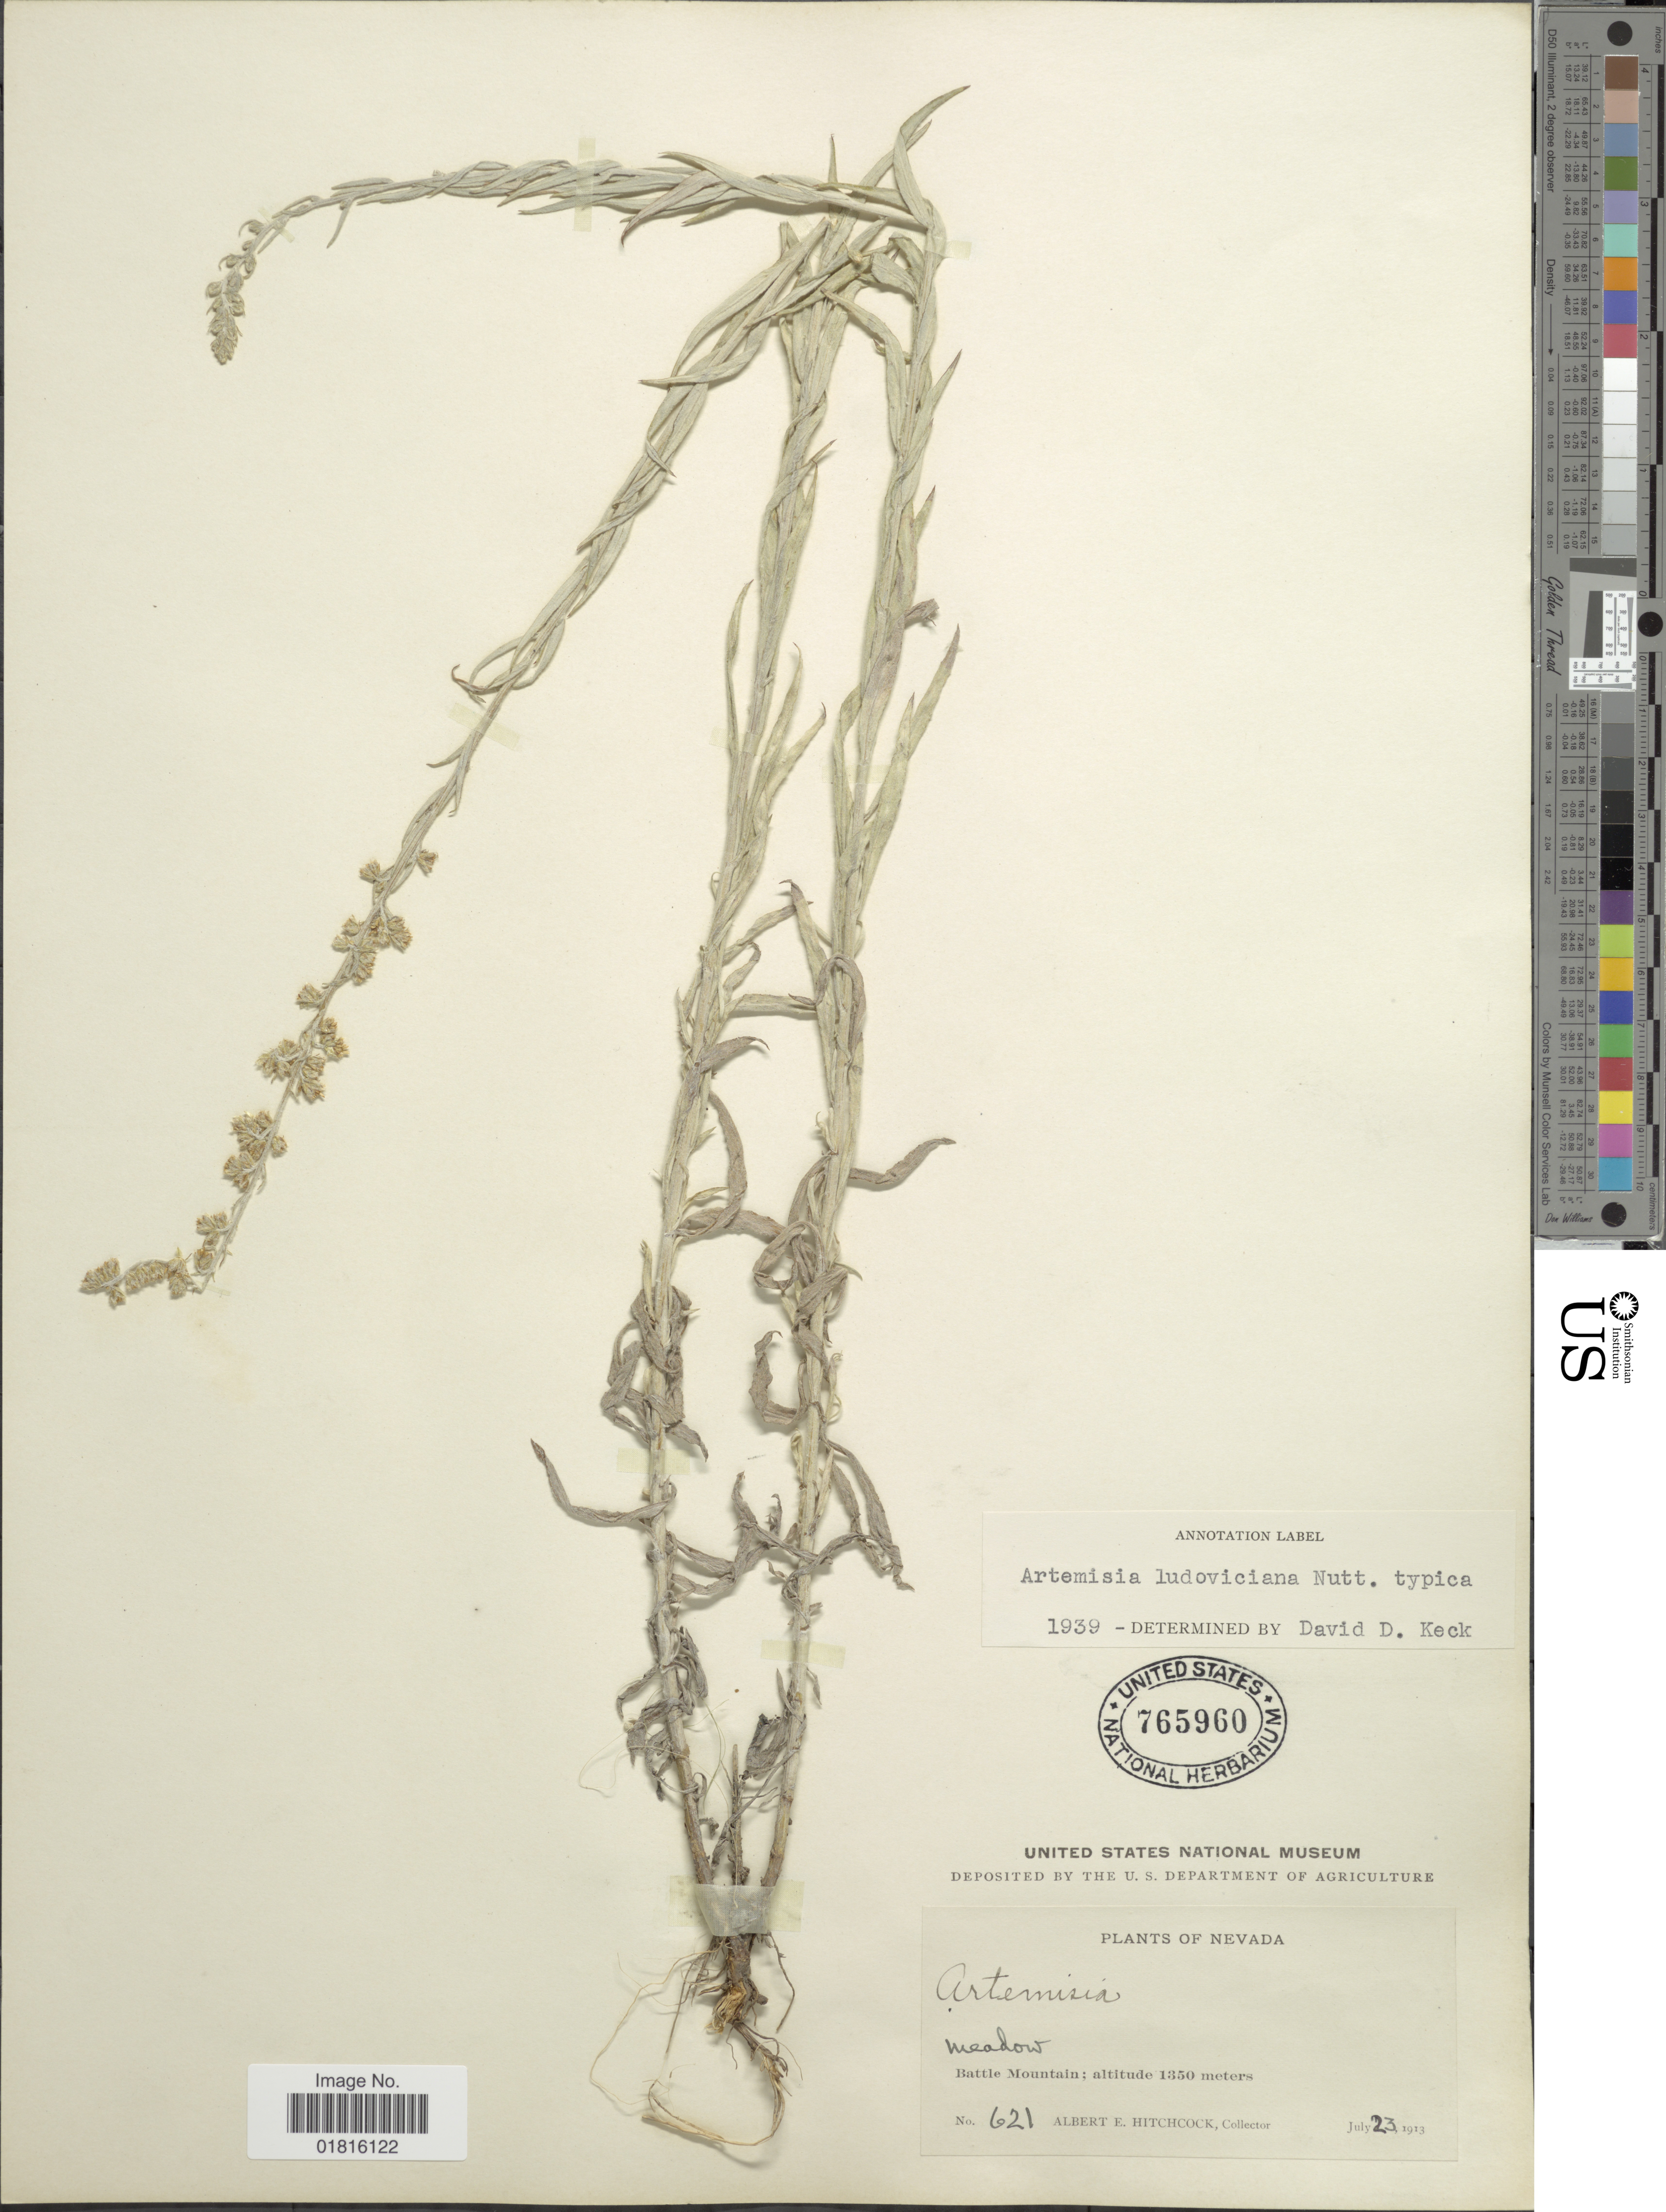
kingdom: Plantae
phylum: Tracheophyta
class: Magnoliopsida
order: Asterales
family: Asteraceae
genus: Artemisia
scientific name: Artemisia ludoviciana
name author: Nutt.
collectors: A. Hitchcock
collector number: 621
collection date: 1913-07-23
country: United States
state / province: Nevada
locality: Meadow, Battle Mountain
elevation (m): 1350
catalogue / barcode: US 765960